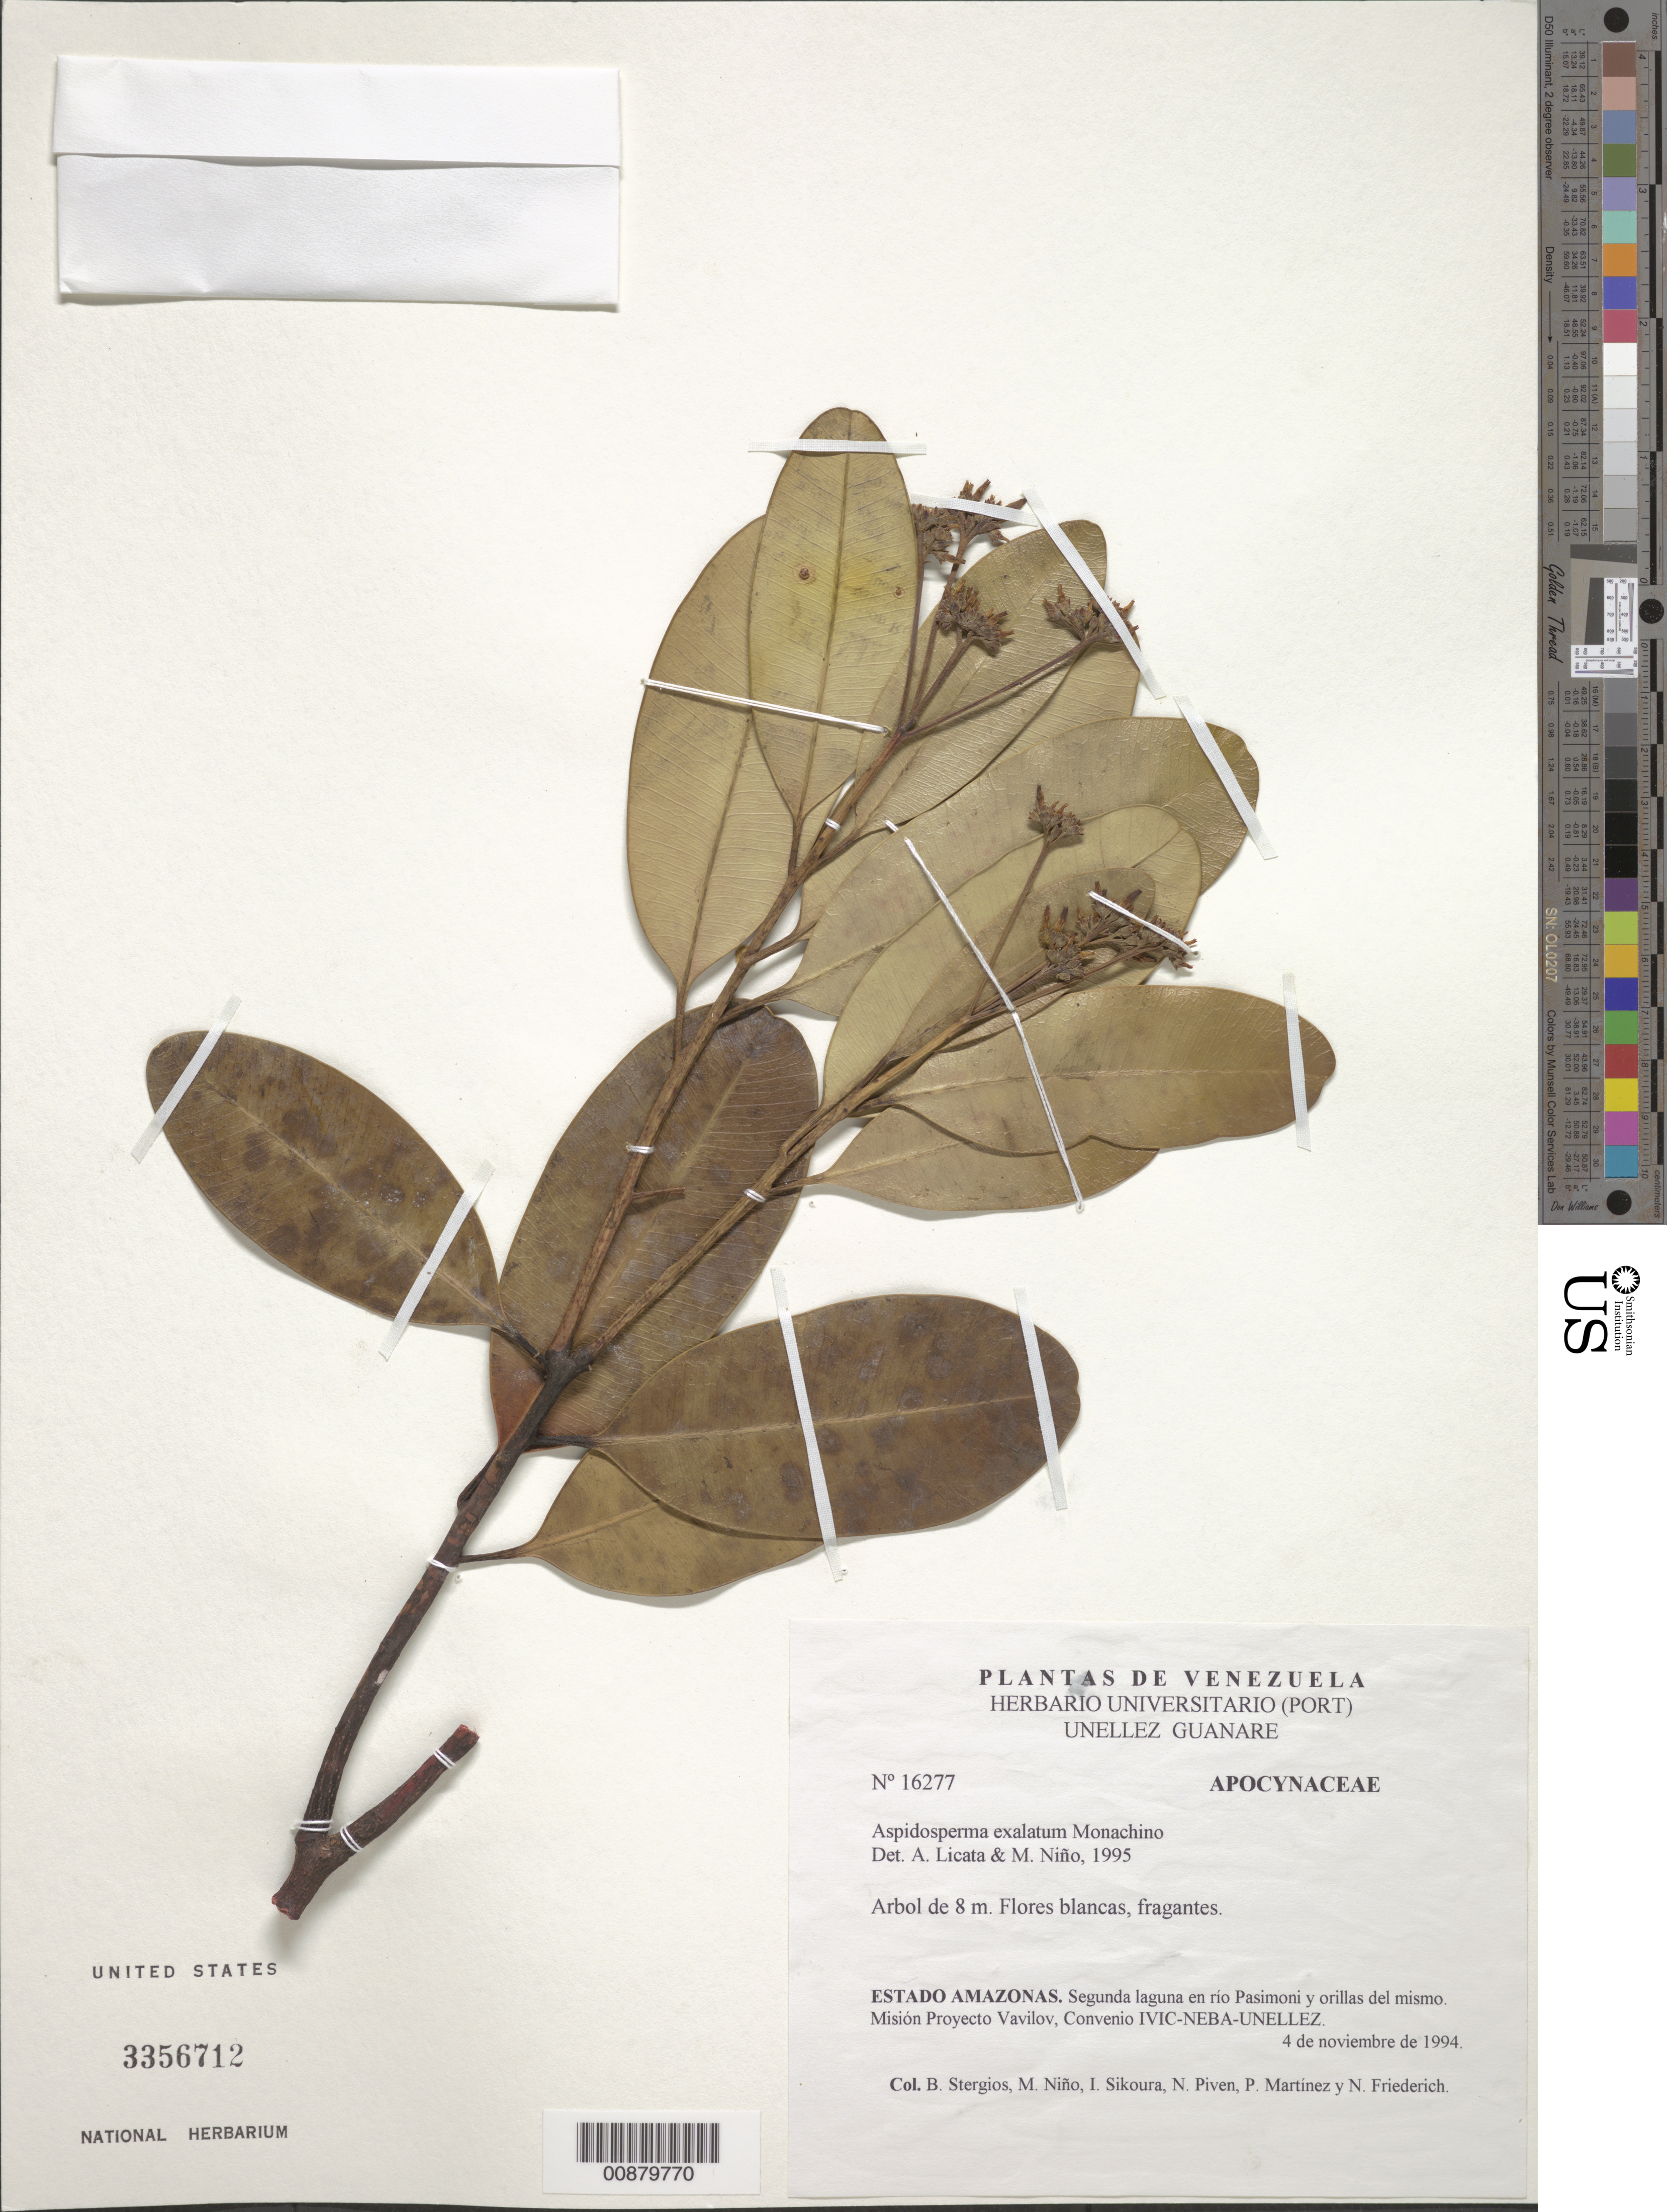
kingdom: Plantae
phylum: Tracheophyta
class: Magnoliopsida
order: Gentianales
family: Apocynaceae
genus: Aspidosperma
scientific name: Aspidosperma exalatum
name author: Monach.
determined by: Licata, A.; Niño, S. M.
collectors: B. G. Stergios, S. M. Niño, I. Sikoura, N. Piven, P. Martinez & N. Friederich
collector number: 16277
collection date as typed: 4-Nov-94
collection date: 1994-11-04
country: Venezuela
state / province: Amazonas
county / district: Río Negro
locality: Río Pasimoni, Misión Proyecto Vavilov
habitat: Segunda laguna en río y orillas del mismo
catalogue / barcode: US 3356712